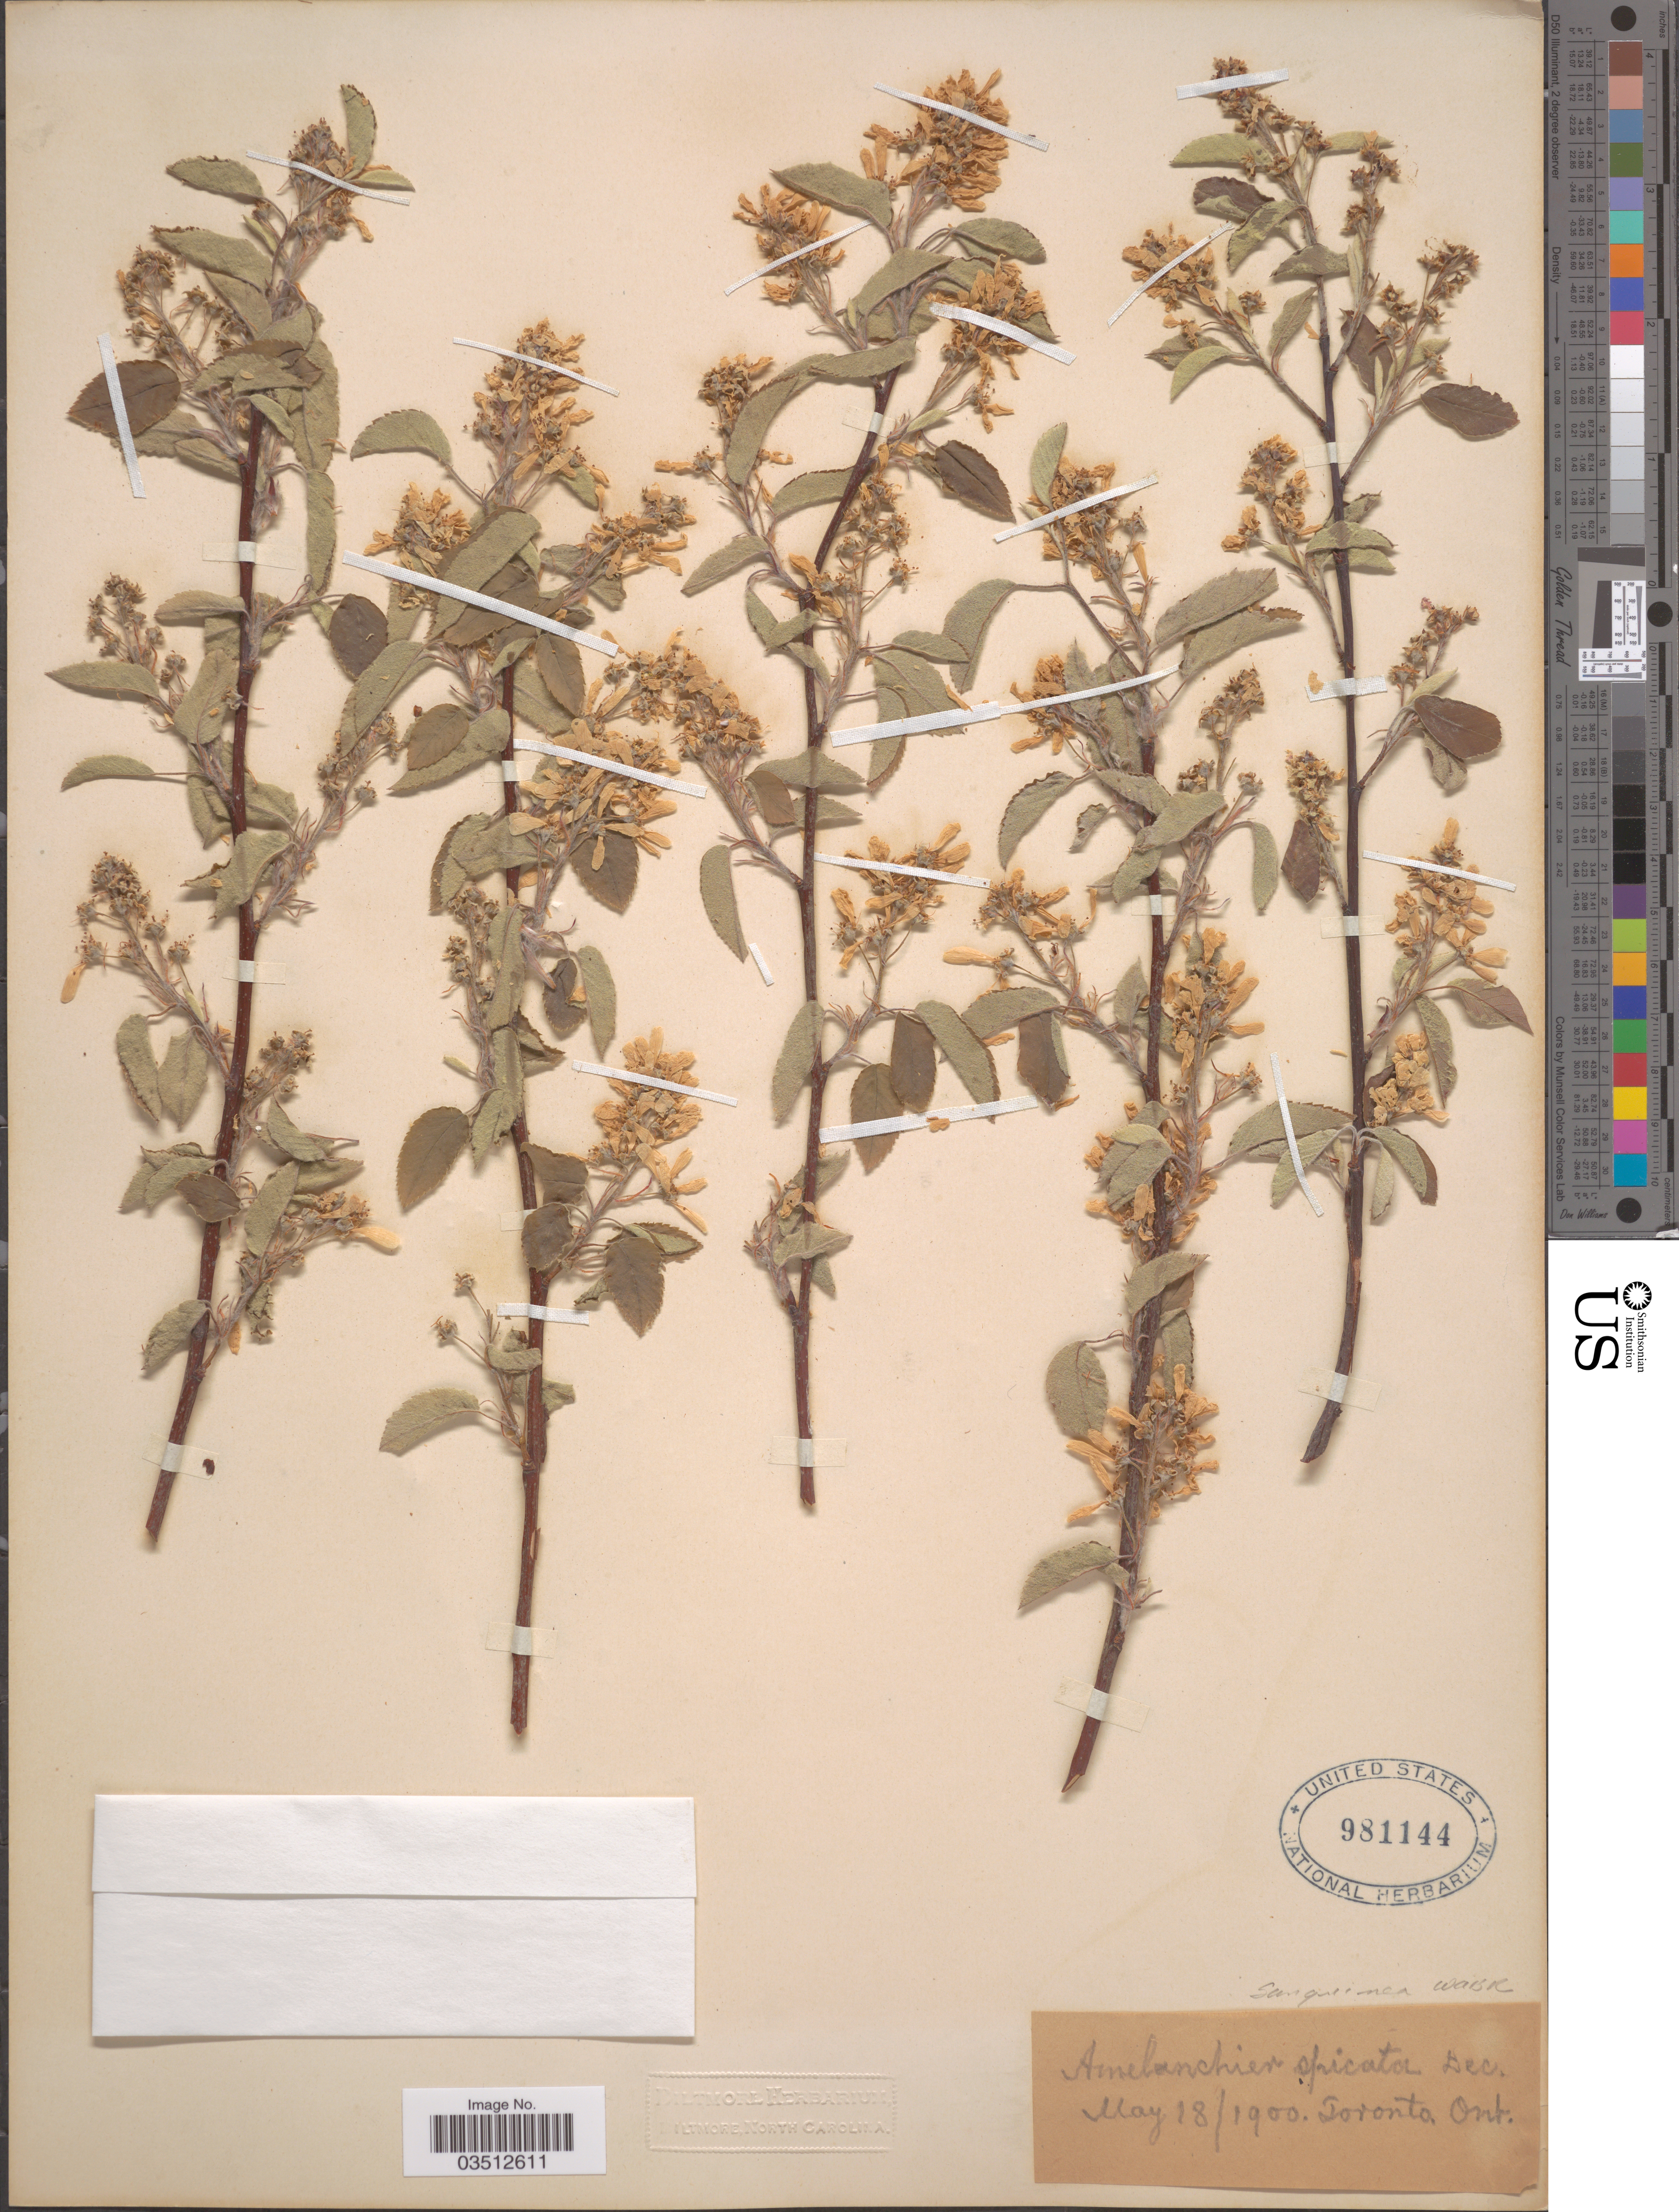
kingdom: Plantae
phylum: Tracheophyta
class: Magnoliopsida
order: Rosales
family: Rosaceae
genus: Amelanchier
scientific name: Amelanchier sanguinea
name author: (Pursh) DC.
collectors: ex herb. Biltmore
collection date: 1900-05-18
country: Canada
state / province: Ontario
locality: Toronto.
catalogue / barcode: US 981144